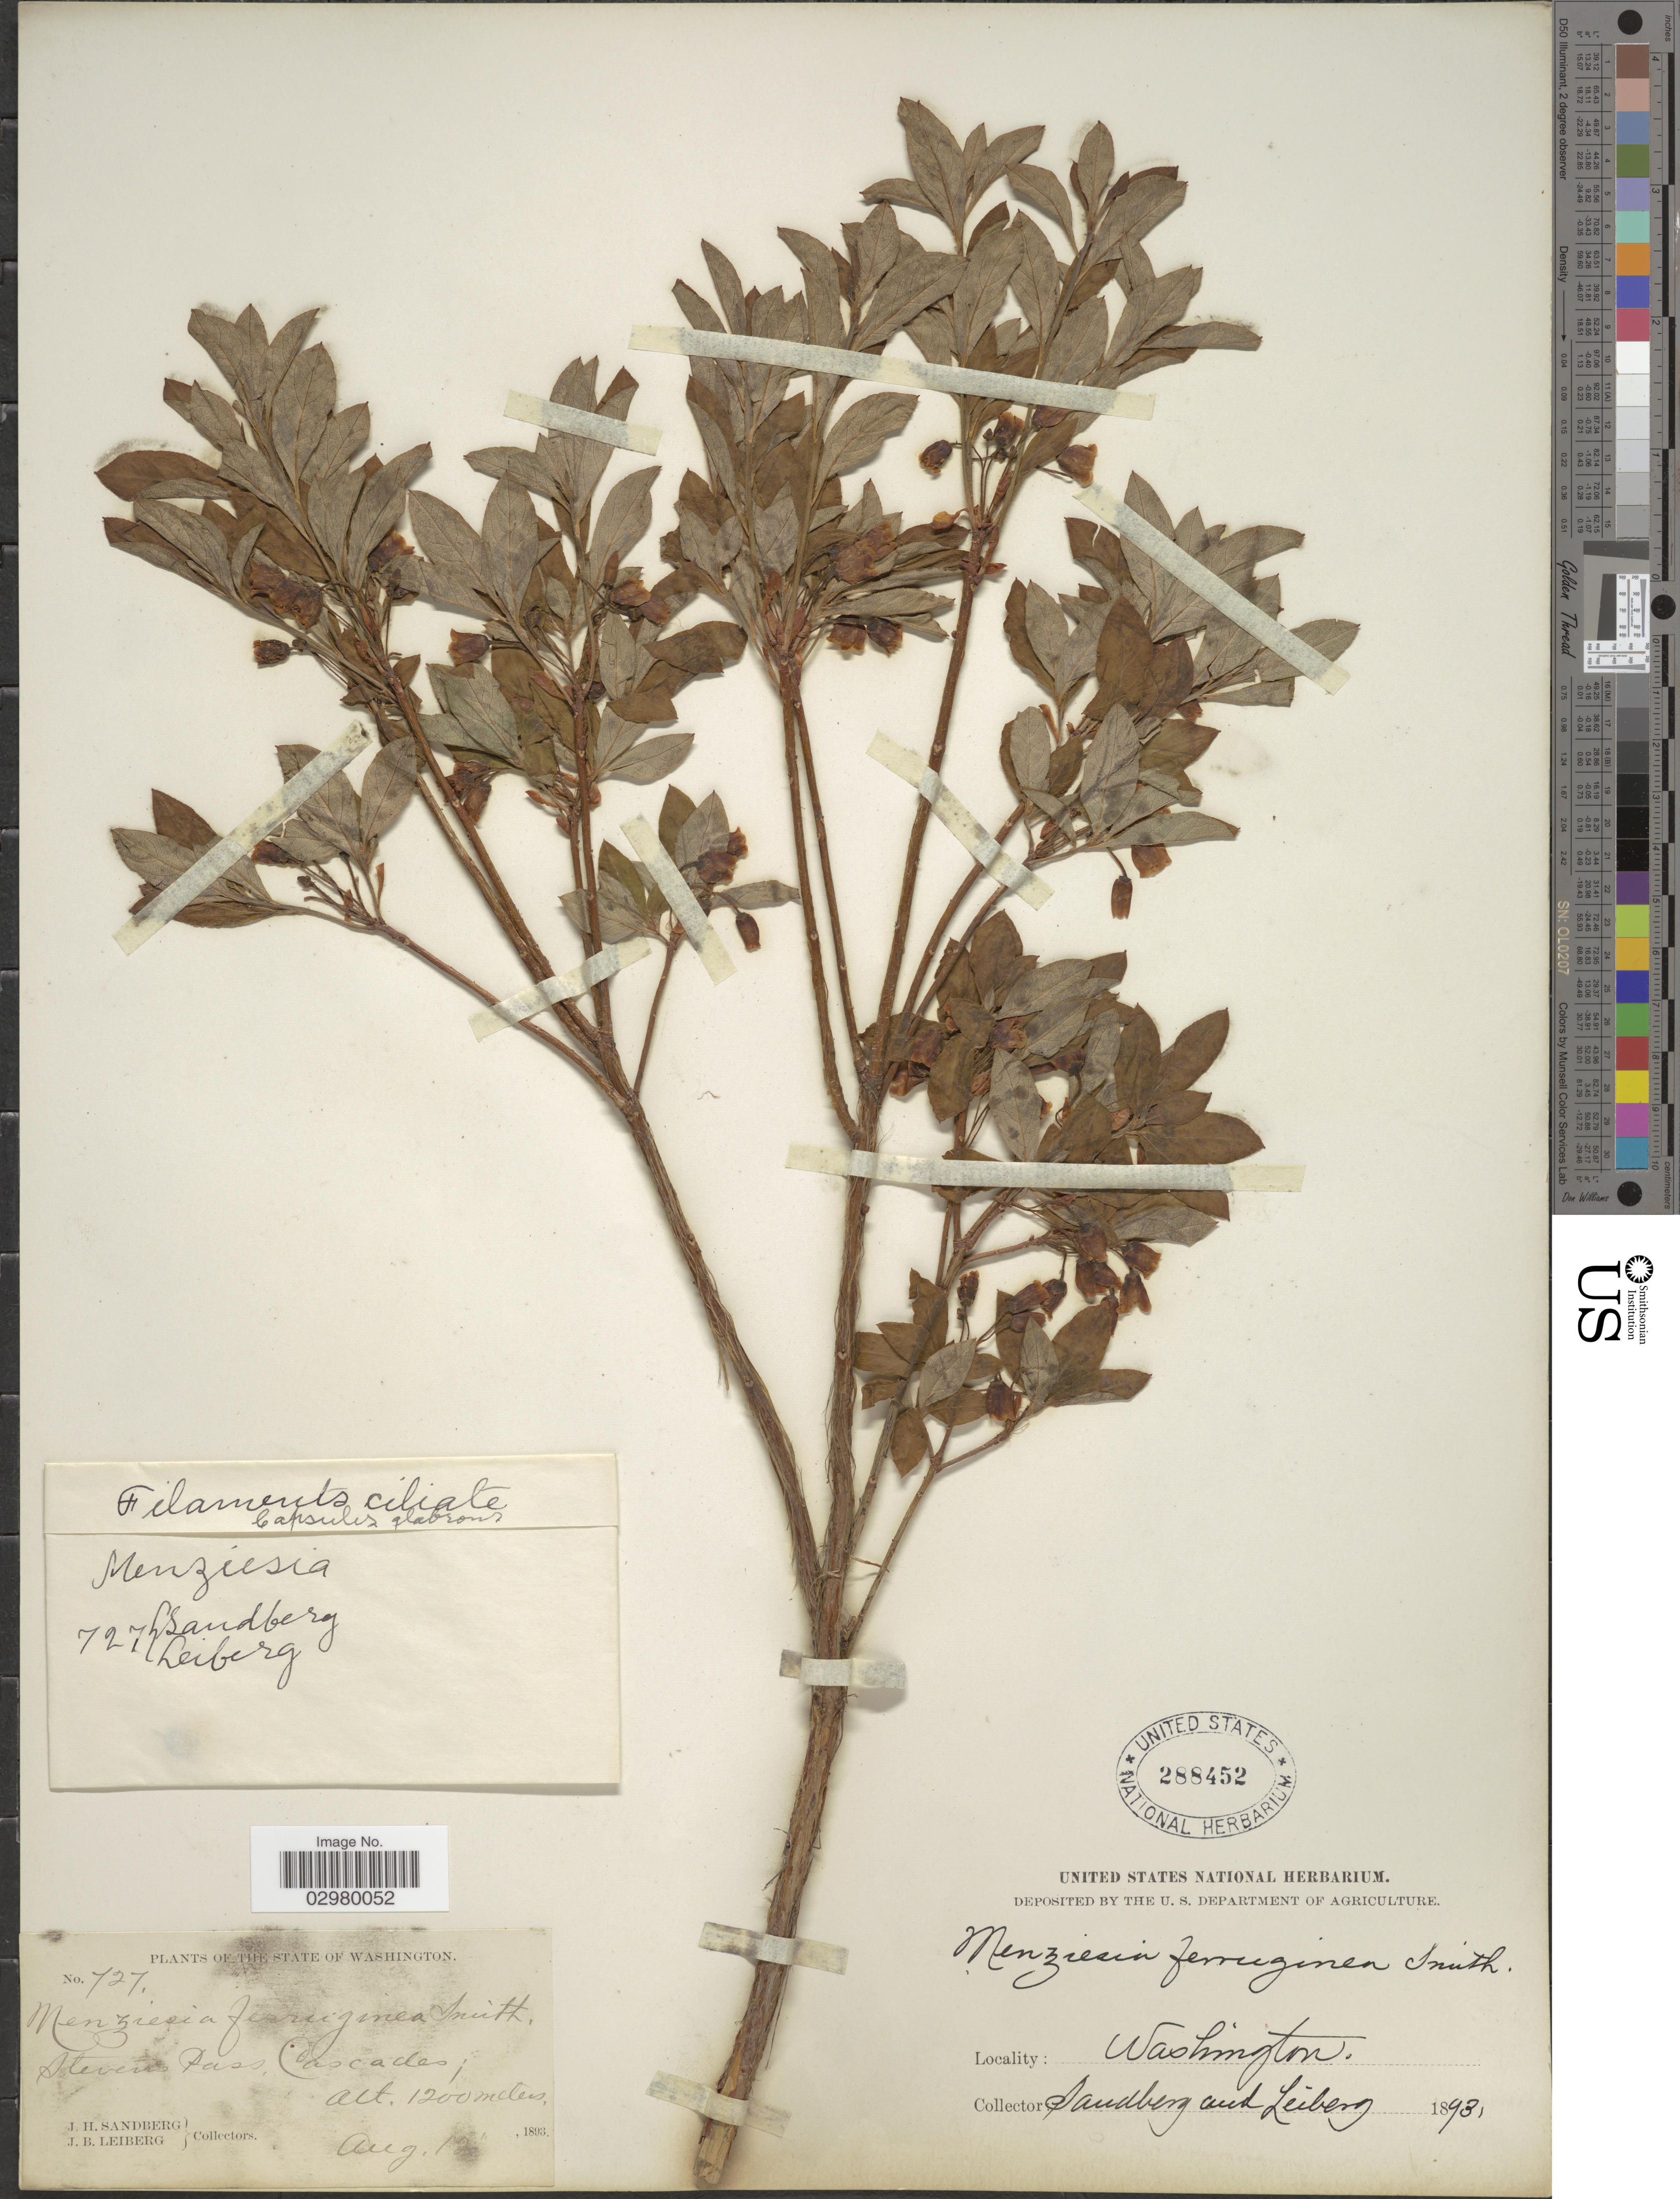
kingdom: Plantae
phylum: Tracheophyta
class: Magnoliopsida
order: Ericales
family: Ericaceae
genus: Menziesia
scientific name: Menziesia ferruginea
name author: Sm.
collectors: J. H. Sandberg & J. B. Leiberg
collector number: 727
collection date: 1893-08-12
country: United States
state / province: Washington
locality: Stevens Pass, Cascades.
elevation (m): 1200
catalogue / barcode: US 288452